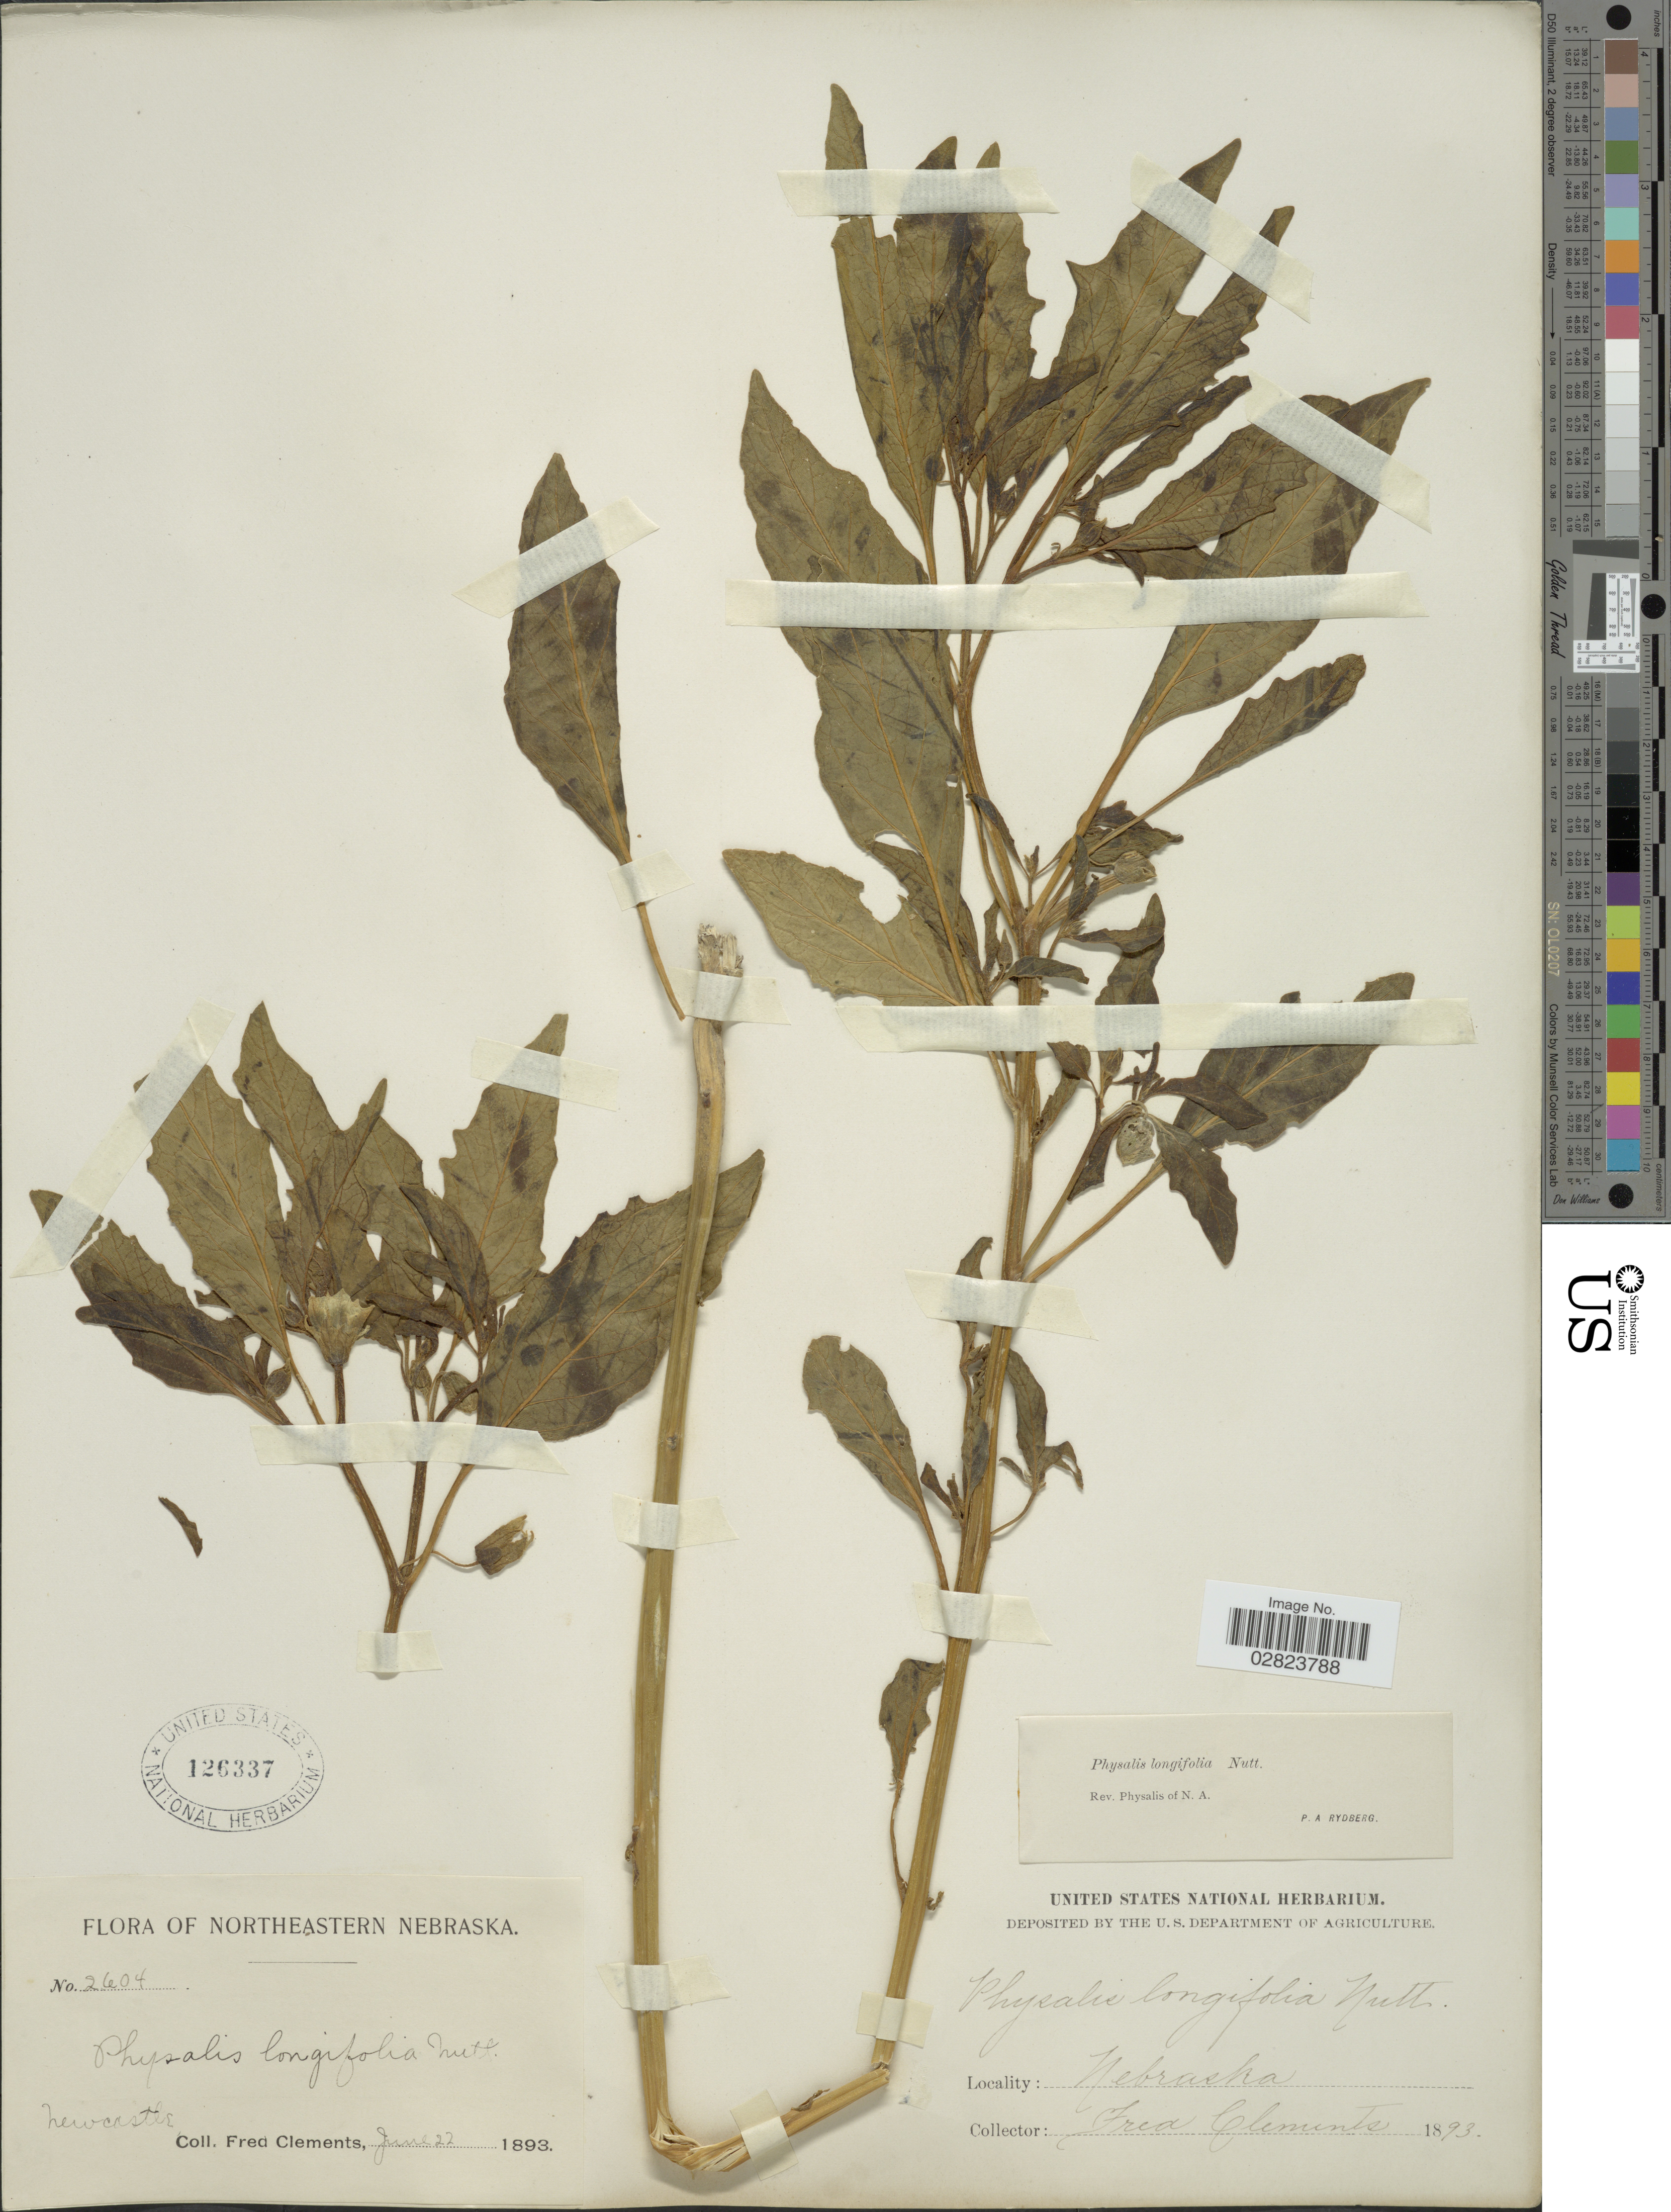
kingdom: Plantae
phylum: Tracheophyta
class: Magnoliopsida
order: Solanales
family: Solanaceae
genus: Physalis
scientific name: Physalis longifolia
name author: Nutt.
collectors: F. Clements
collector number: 2604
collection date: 1893-06-22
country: United States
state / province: Nebraska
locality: Northeastern Nebraska. Newcastle.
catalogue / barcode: US 126337